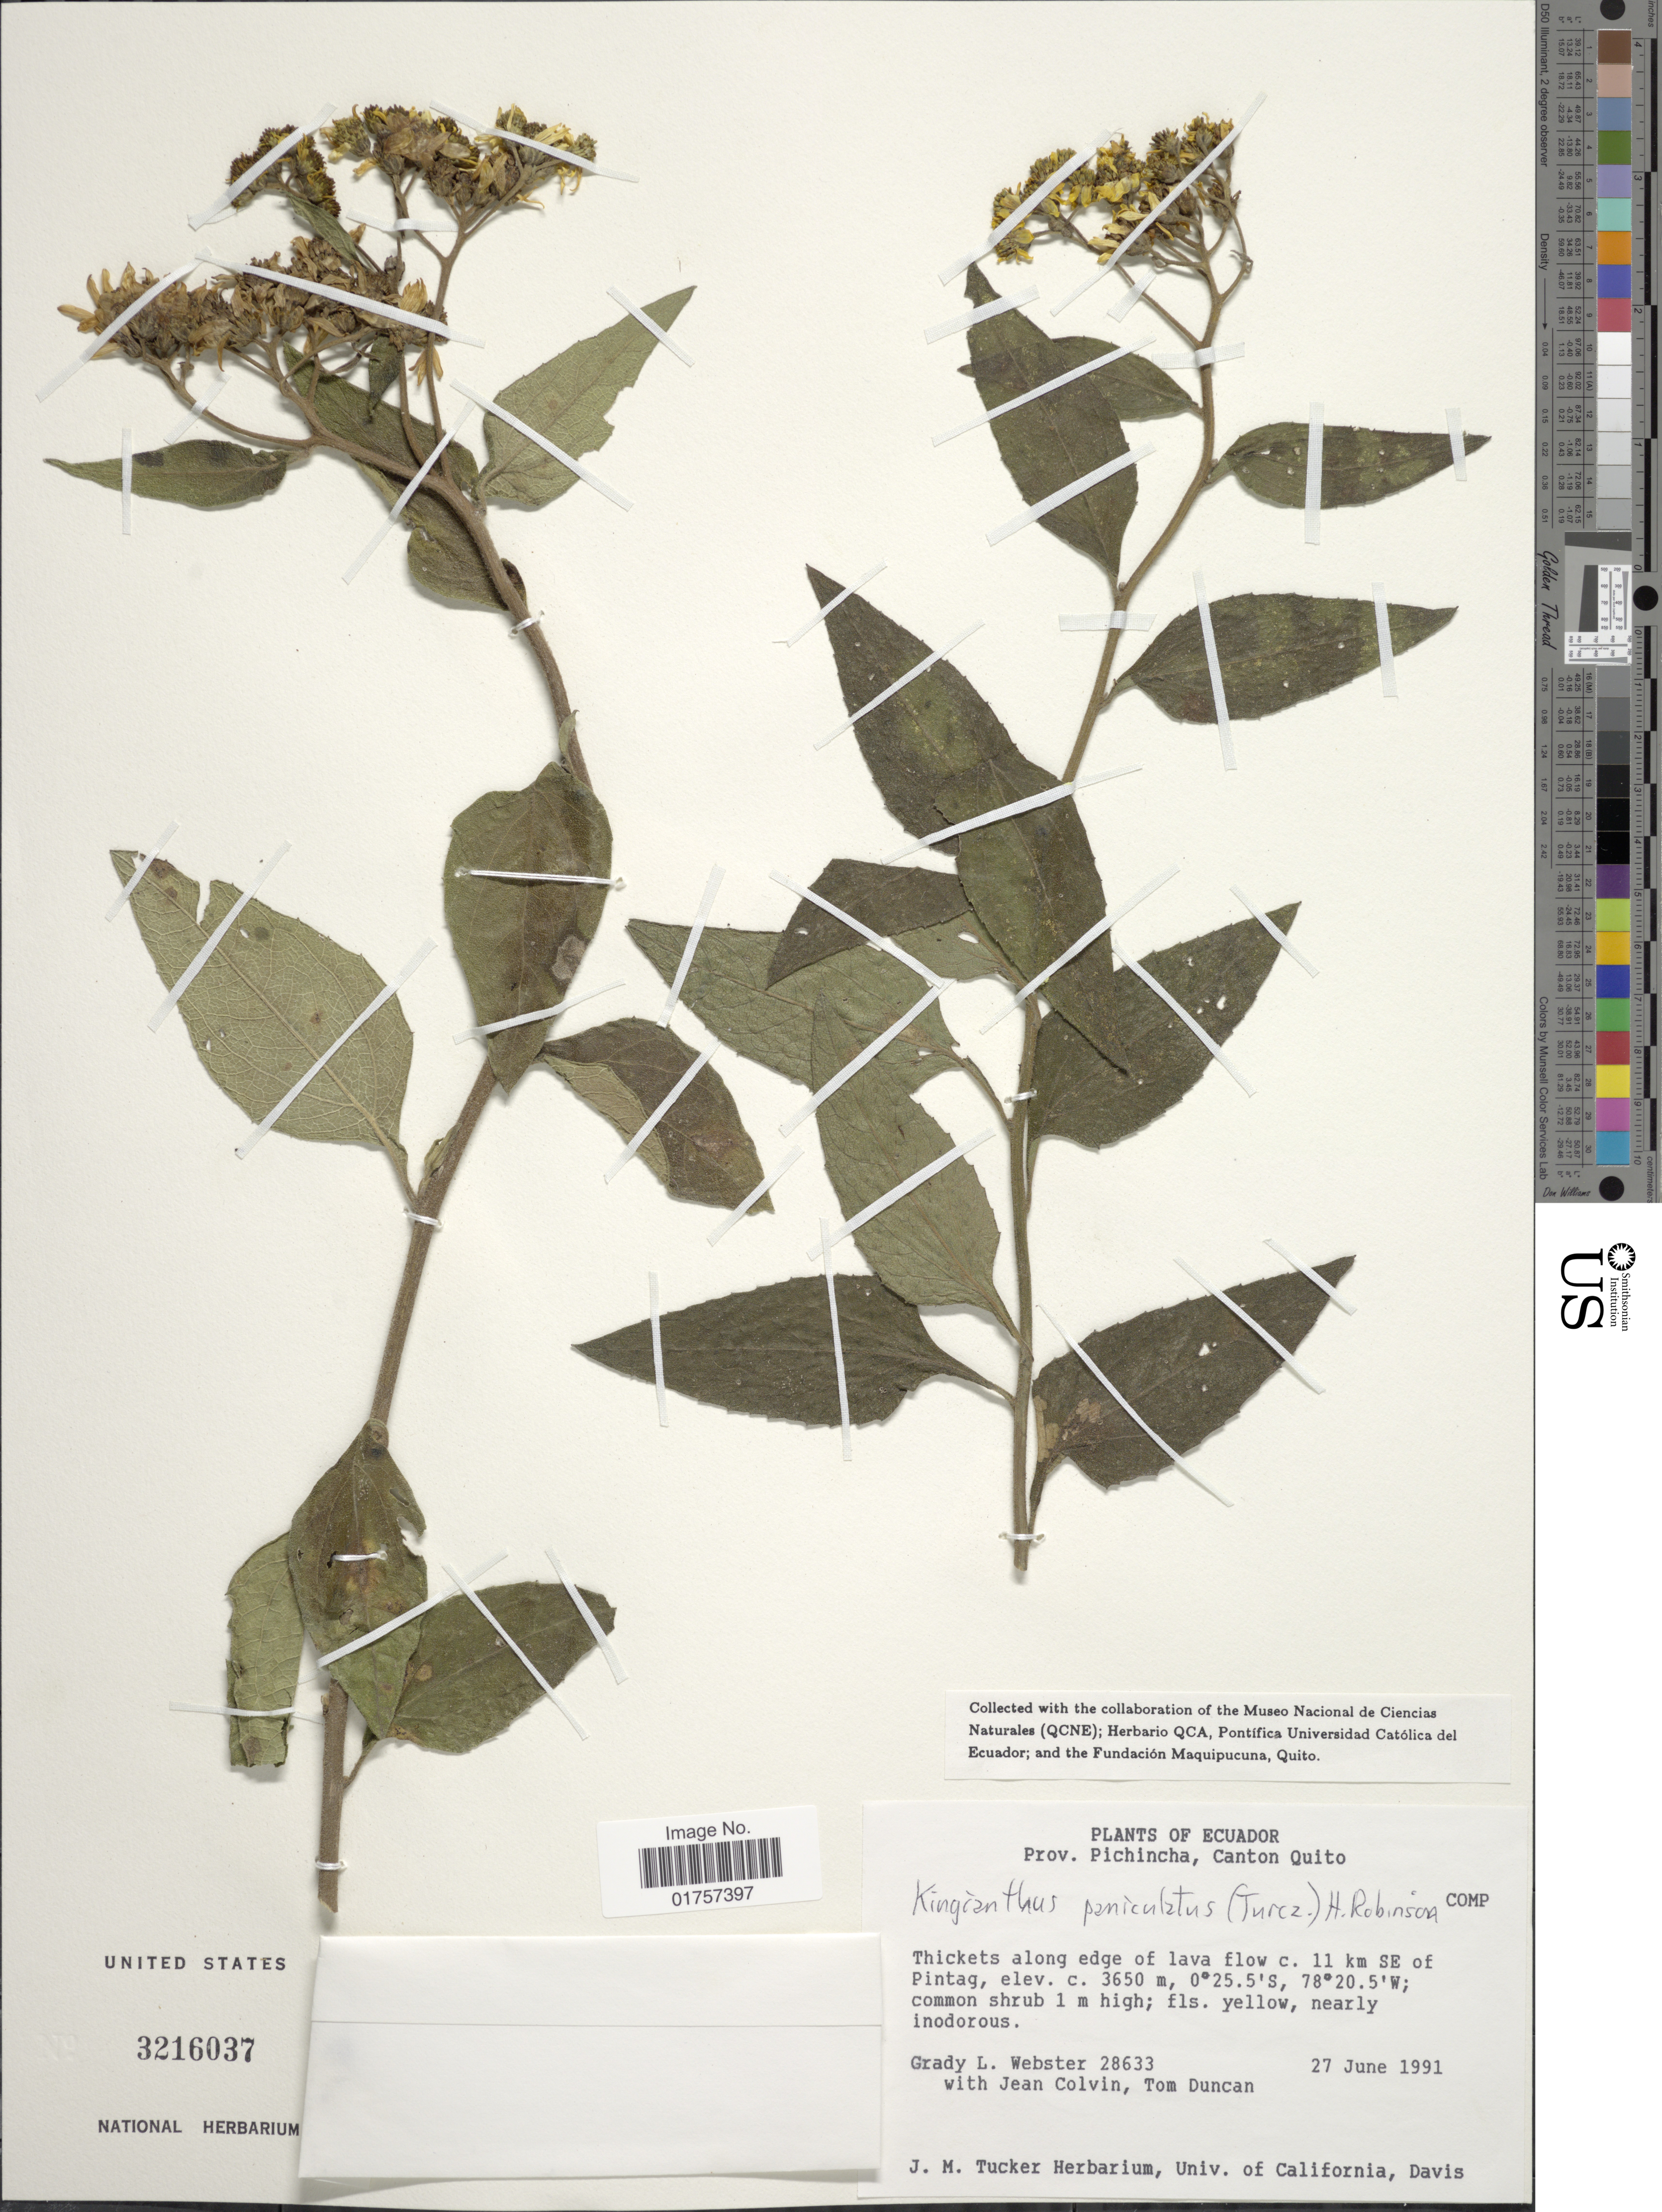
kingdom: Plantae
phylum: Tracheophyta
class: Magnoliopsida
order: Asterales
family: Asteraceae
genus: Kingianthus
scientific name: Kingianthus paniculatus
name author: (Turcz.) H. Rob.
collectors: G. L. Webster, J. Colvin & T. Duncan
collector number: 28633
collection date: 1991-06-27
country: Ecuador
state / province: Pichincha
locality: Canton Quito. c. 11 km SE of Pintag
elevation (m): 3650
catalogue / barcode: US 3216037